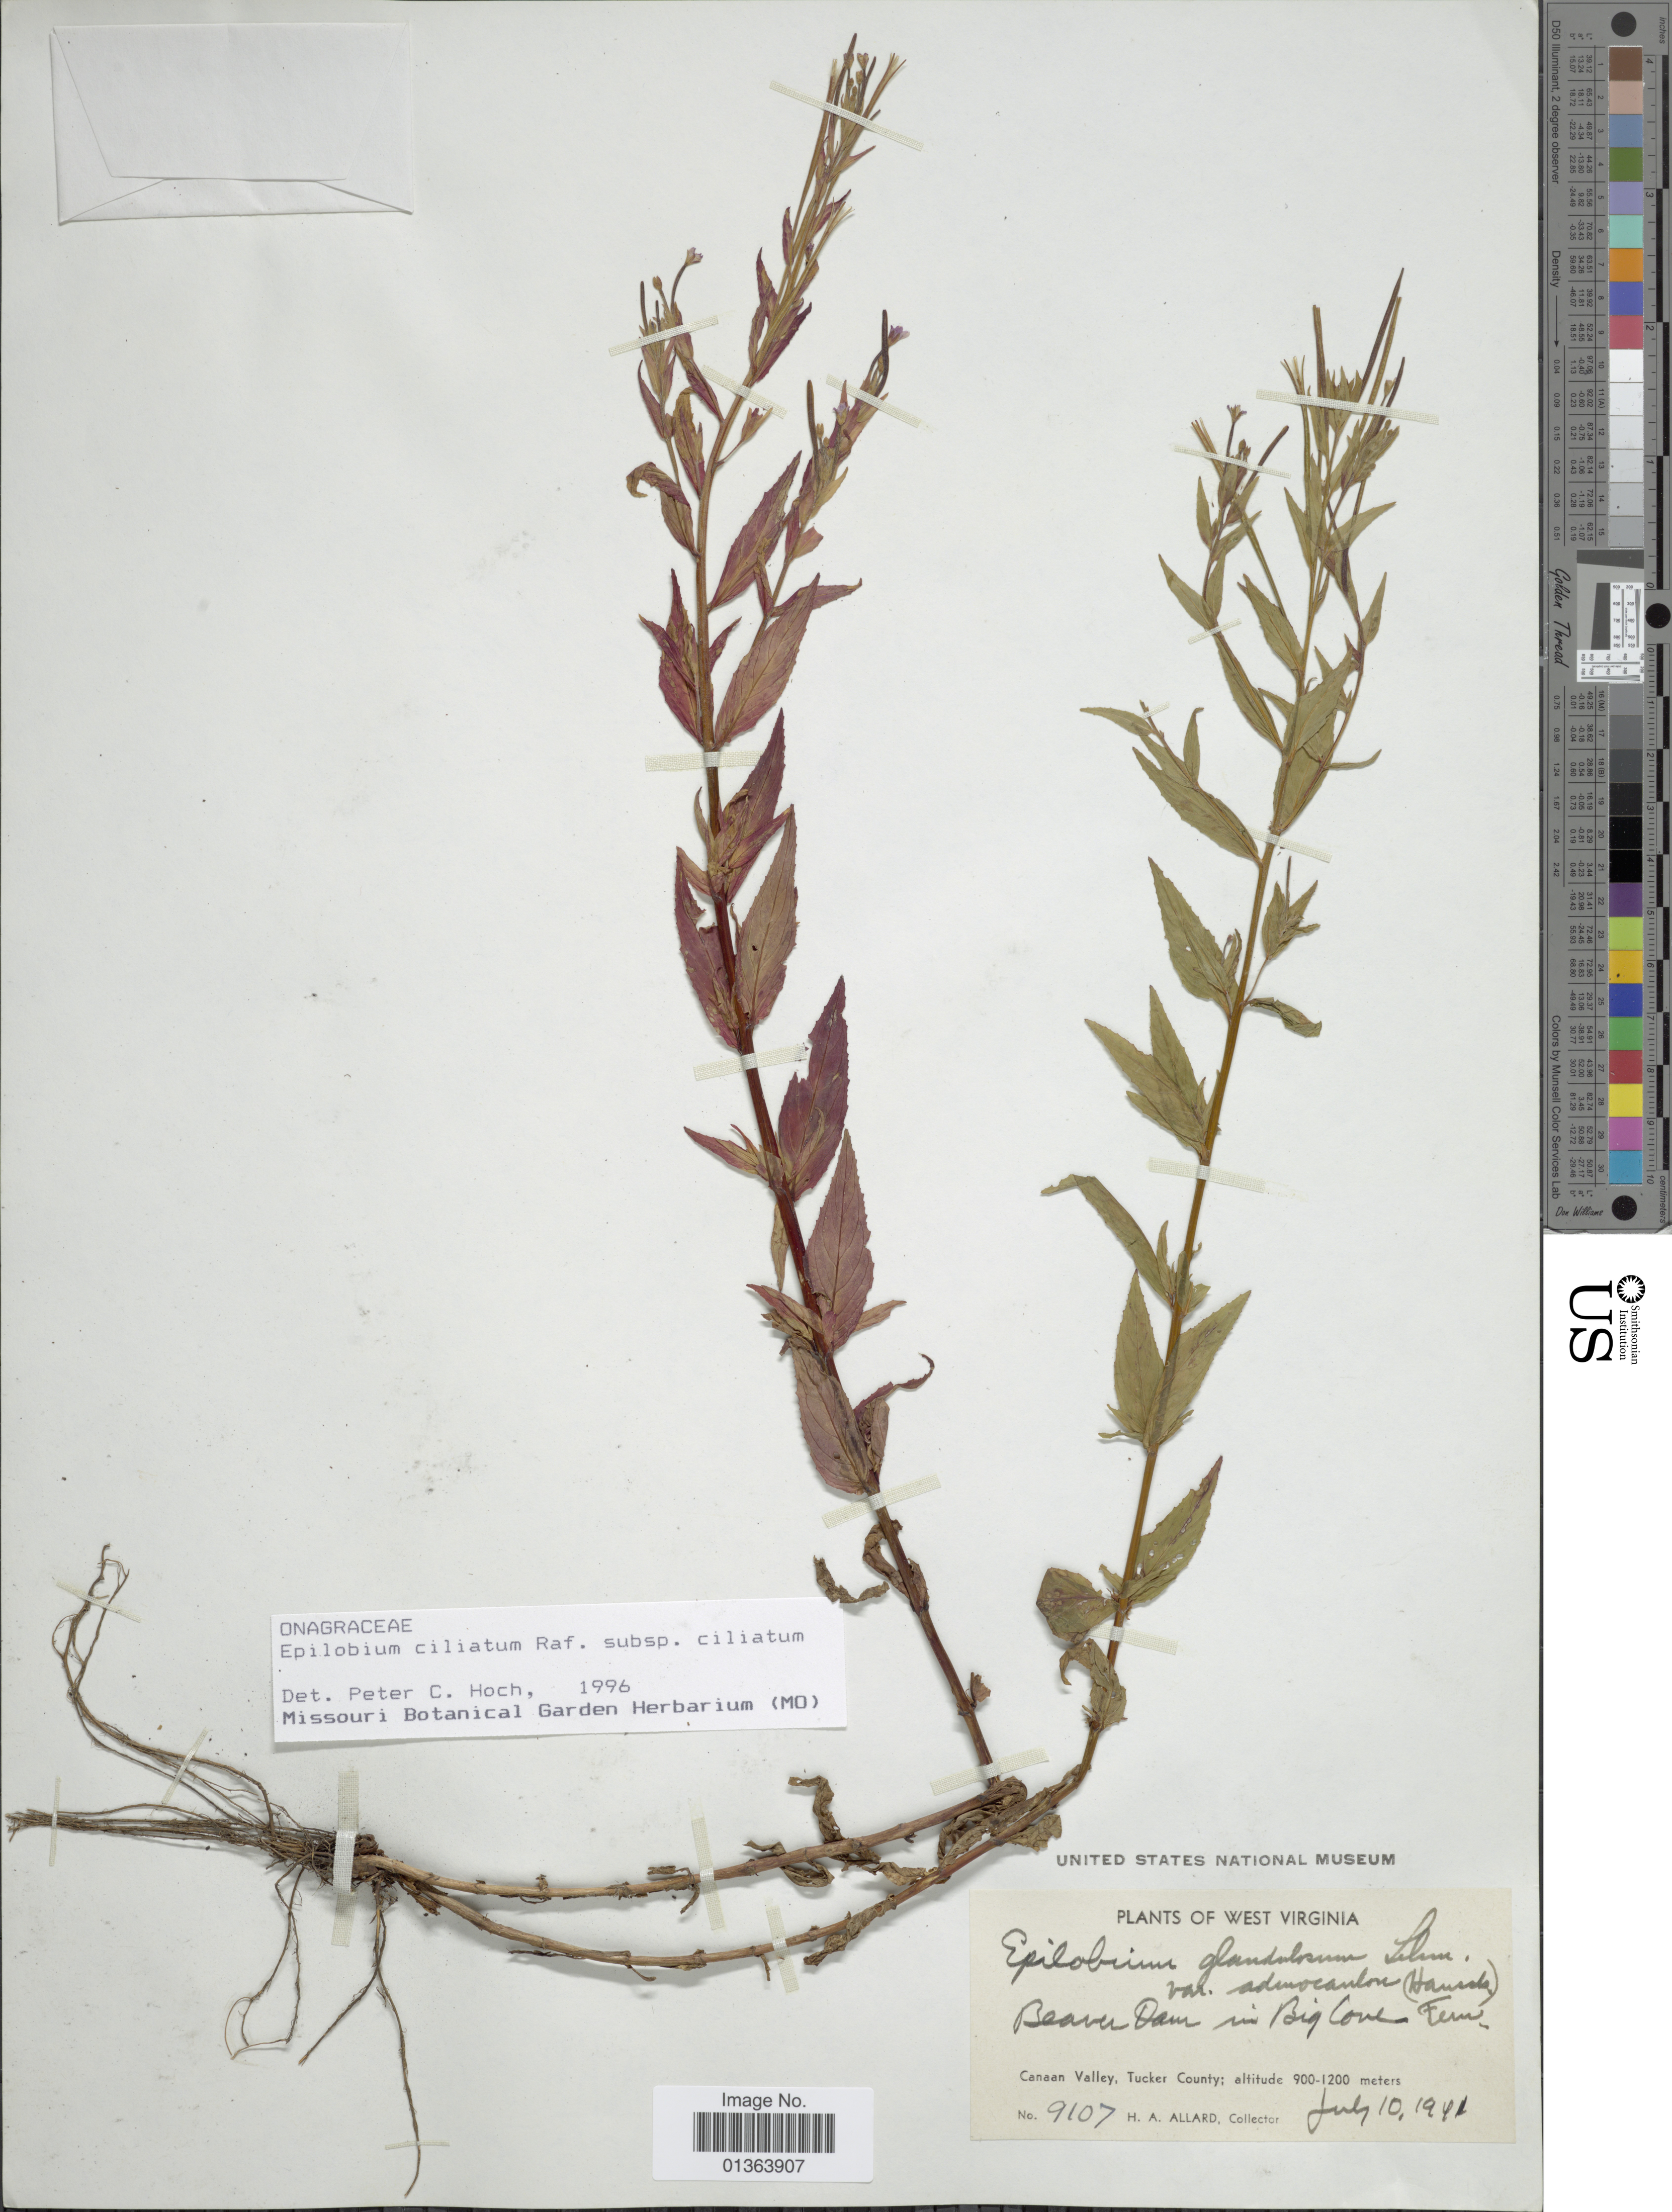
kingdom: Plantae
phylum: Tracheophyta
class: Magnoliopsida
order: Myrtales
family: Onagraceae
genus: Epilobium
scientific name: Epilobium ciliatum subsp. ciliatum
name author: Raf.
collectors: H. A. Allard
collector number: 9107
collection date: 1941-07-10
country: United States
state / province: West Virginia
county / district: Tucker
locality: Beaver Dam in Big Cove. Fern. Canaan Valley, Tucker County.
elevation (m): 900